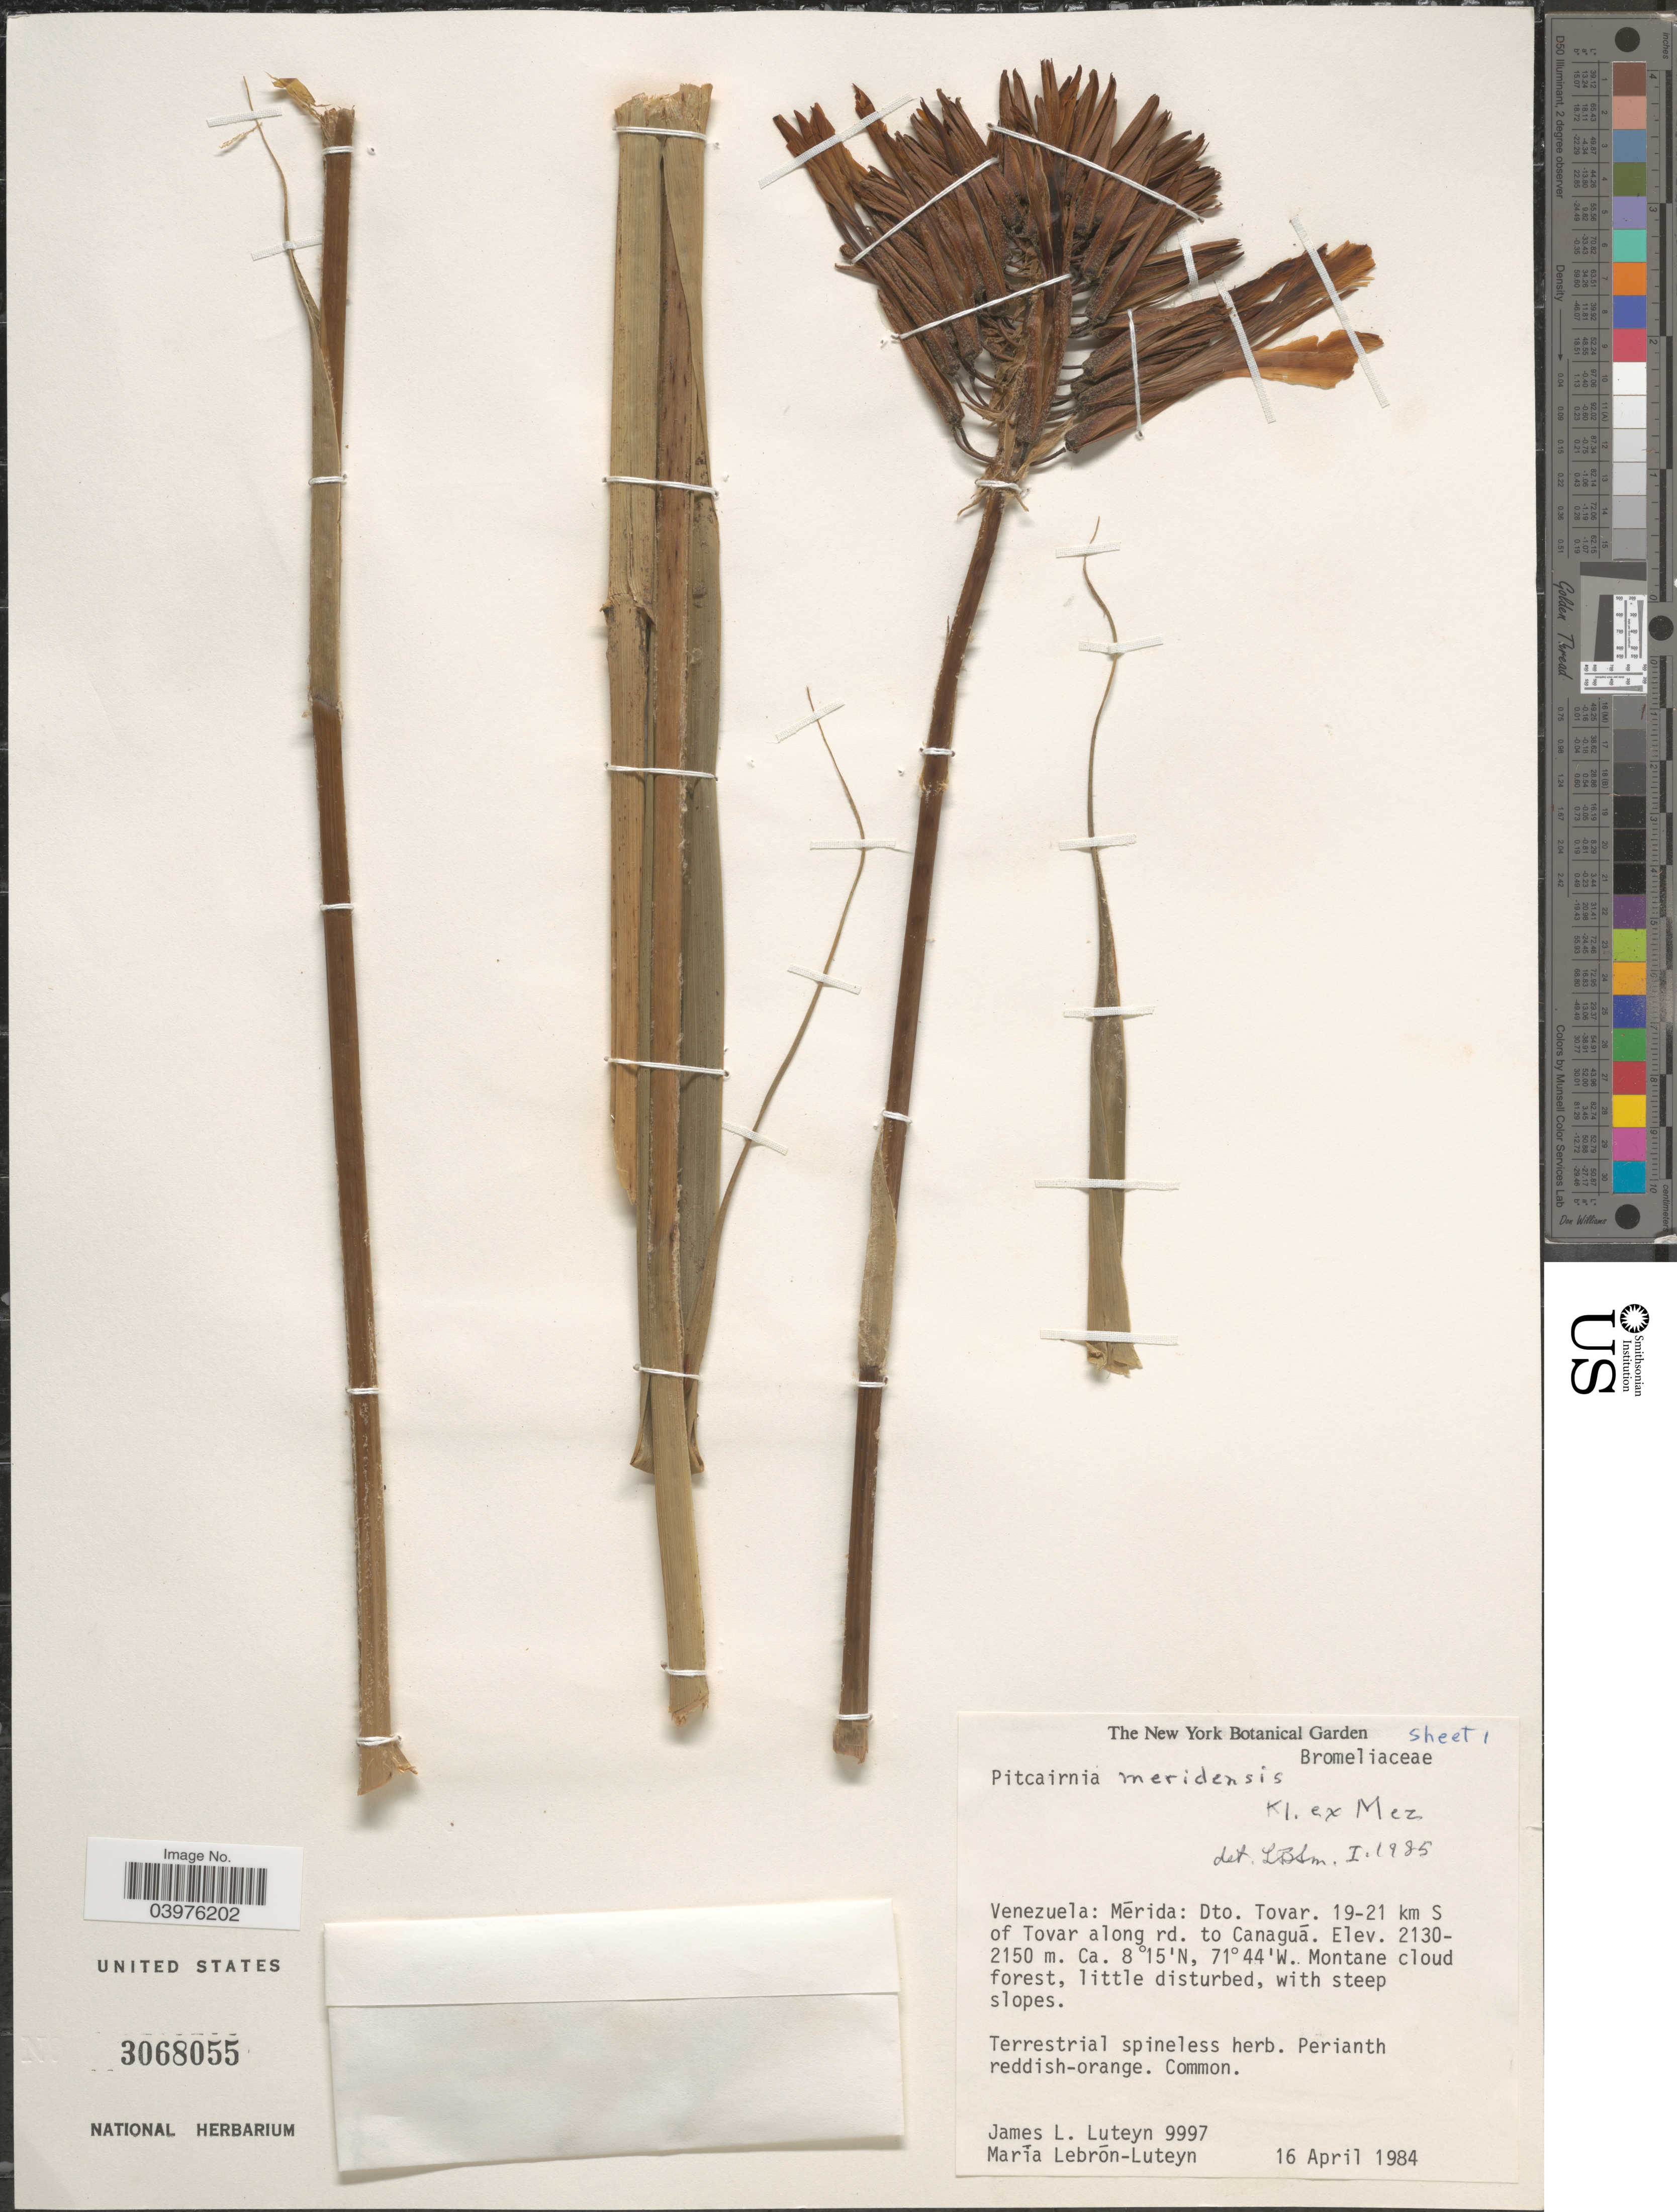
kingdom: Plantae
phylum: Tracheophyta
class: Liliopsida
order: Poales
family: Bromeliaceae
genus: Pitcairnia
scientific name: Pitcairnia meridensis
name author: (Klotzsch & Mez) Mez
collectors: J. L. Luteyn & M. L. Lebrón-Luteyn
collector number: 9997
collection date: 1984-04-16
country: Venezuela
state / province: Merida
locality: Dto. Tovar. 19-21 km S of Tovar along rd. to Canaguá. Montane cloud forest, little disturbed, with steep slopes.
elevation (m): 2130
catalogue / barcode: US 3068055